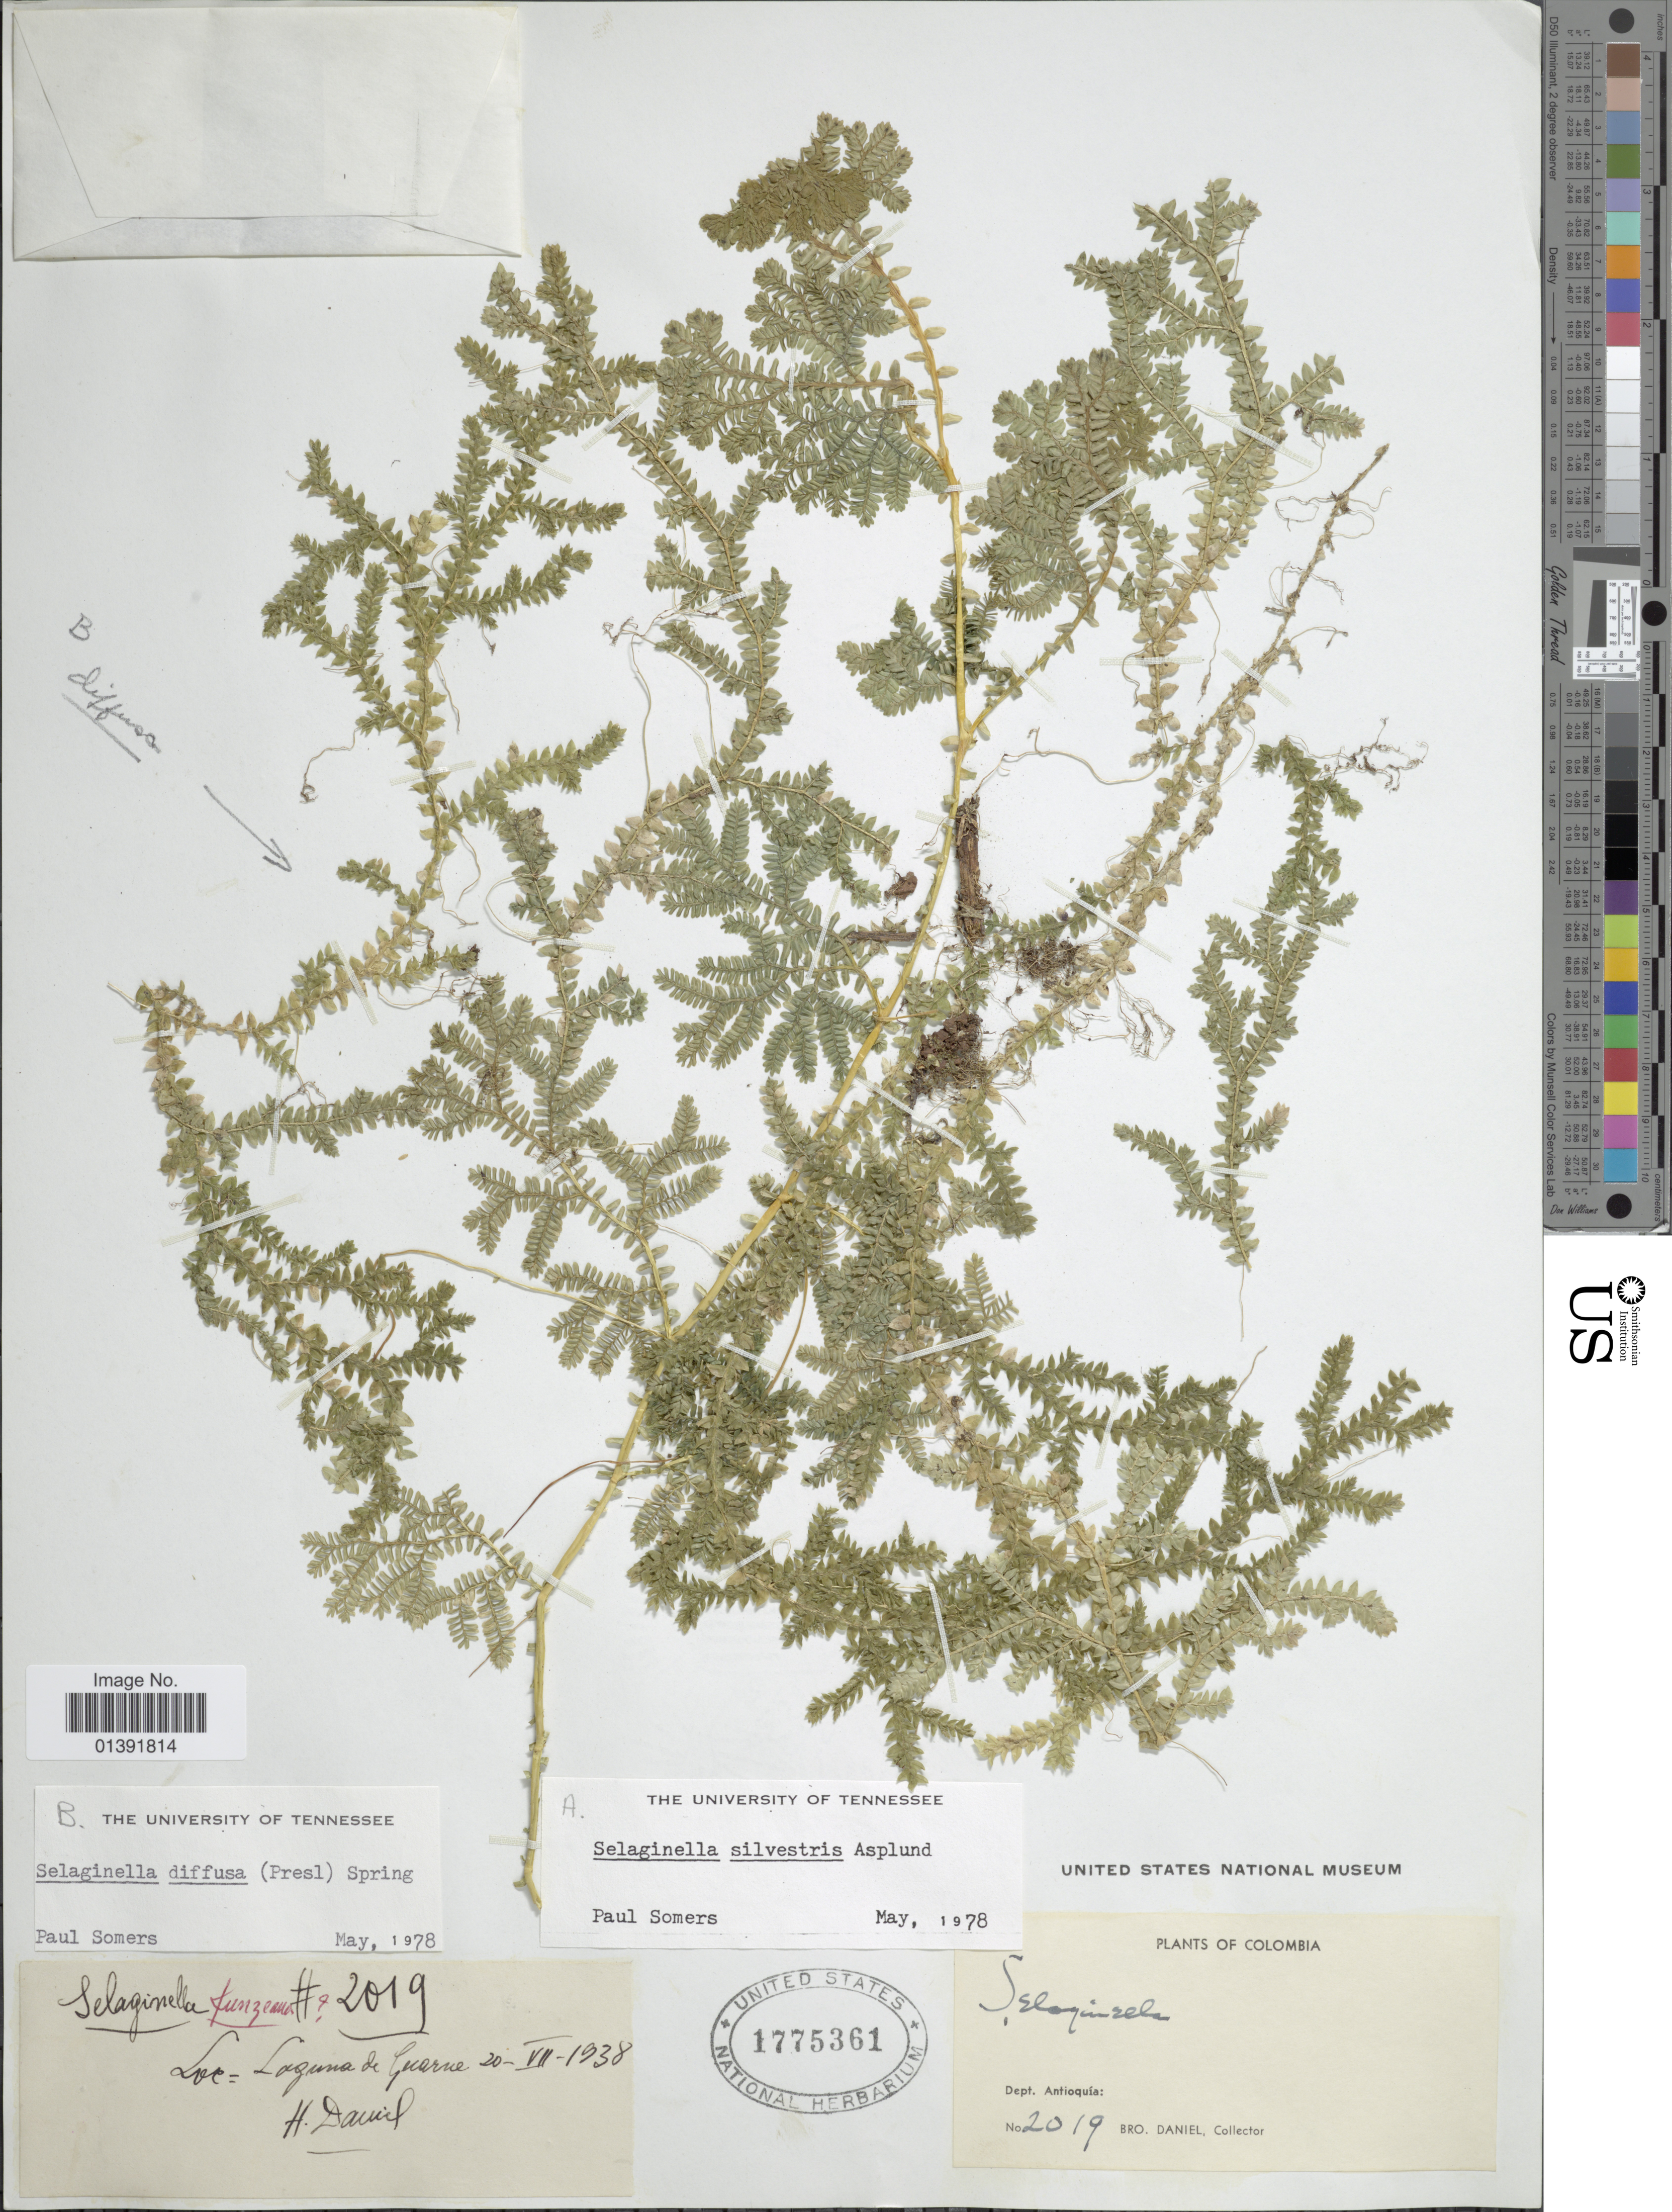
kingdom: Plantae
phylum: Tracheophyta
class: Lycopodiopsida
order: Selaginellales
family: Selaginellaceae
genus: Selaginella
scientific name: Selaginella silvestris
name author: Aspl.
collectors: Bro. Daniel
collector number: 2019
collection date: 1938-07-20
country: Colombia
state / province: Antioquia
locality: Laguna de Guarne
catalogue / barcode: US 1775361